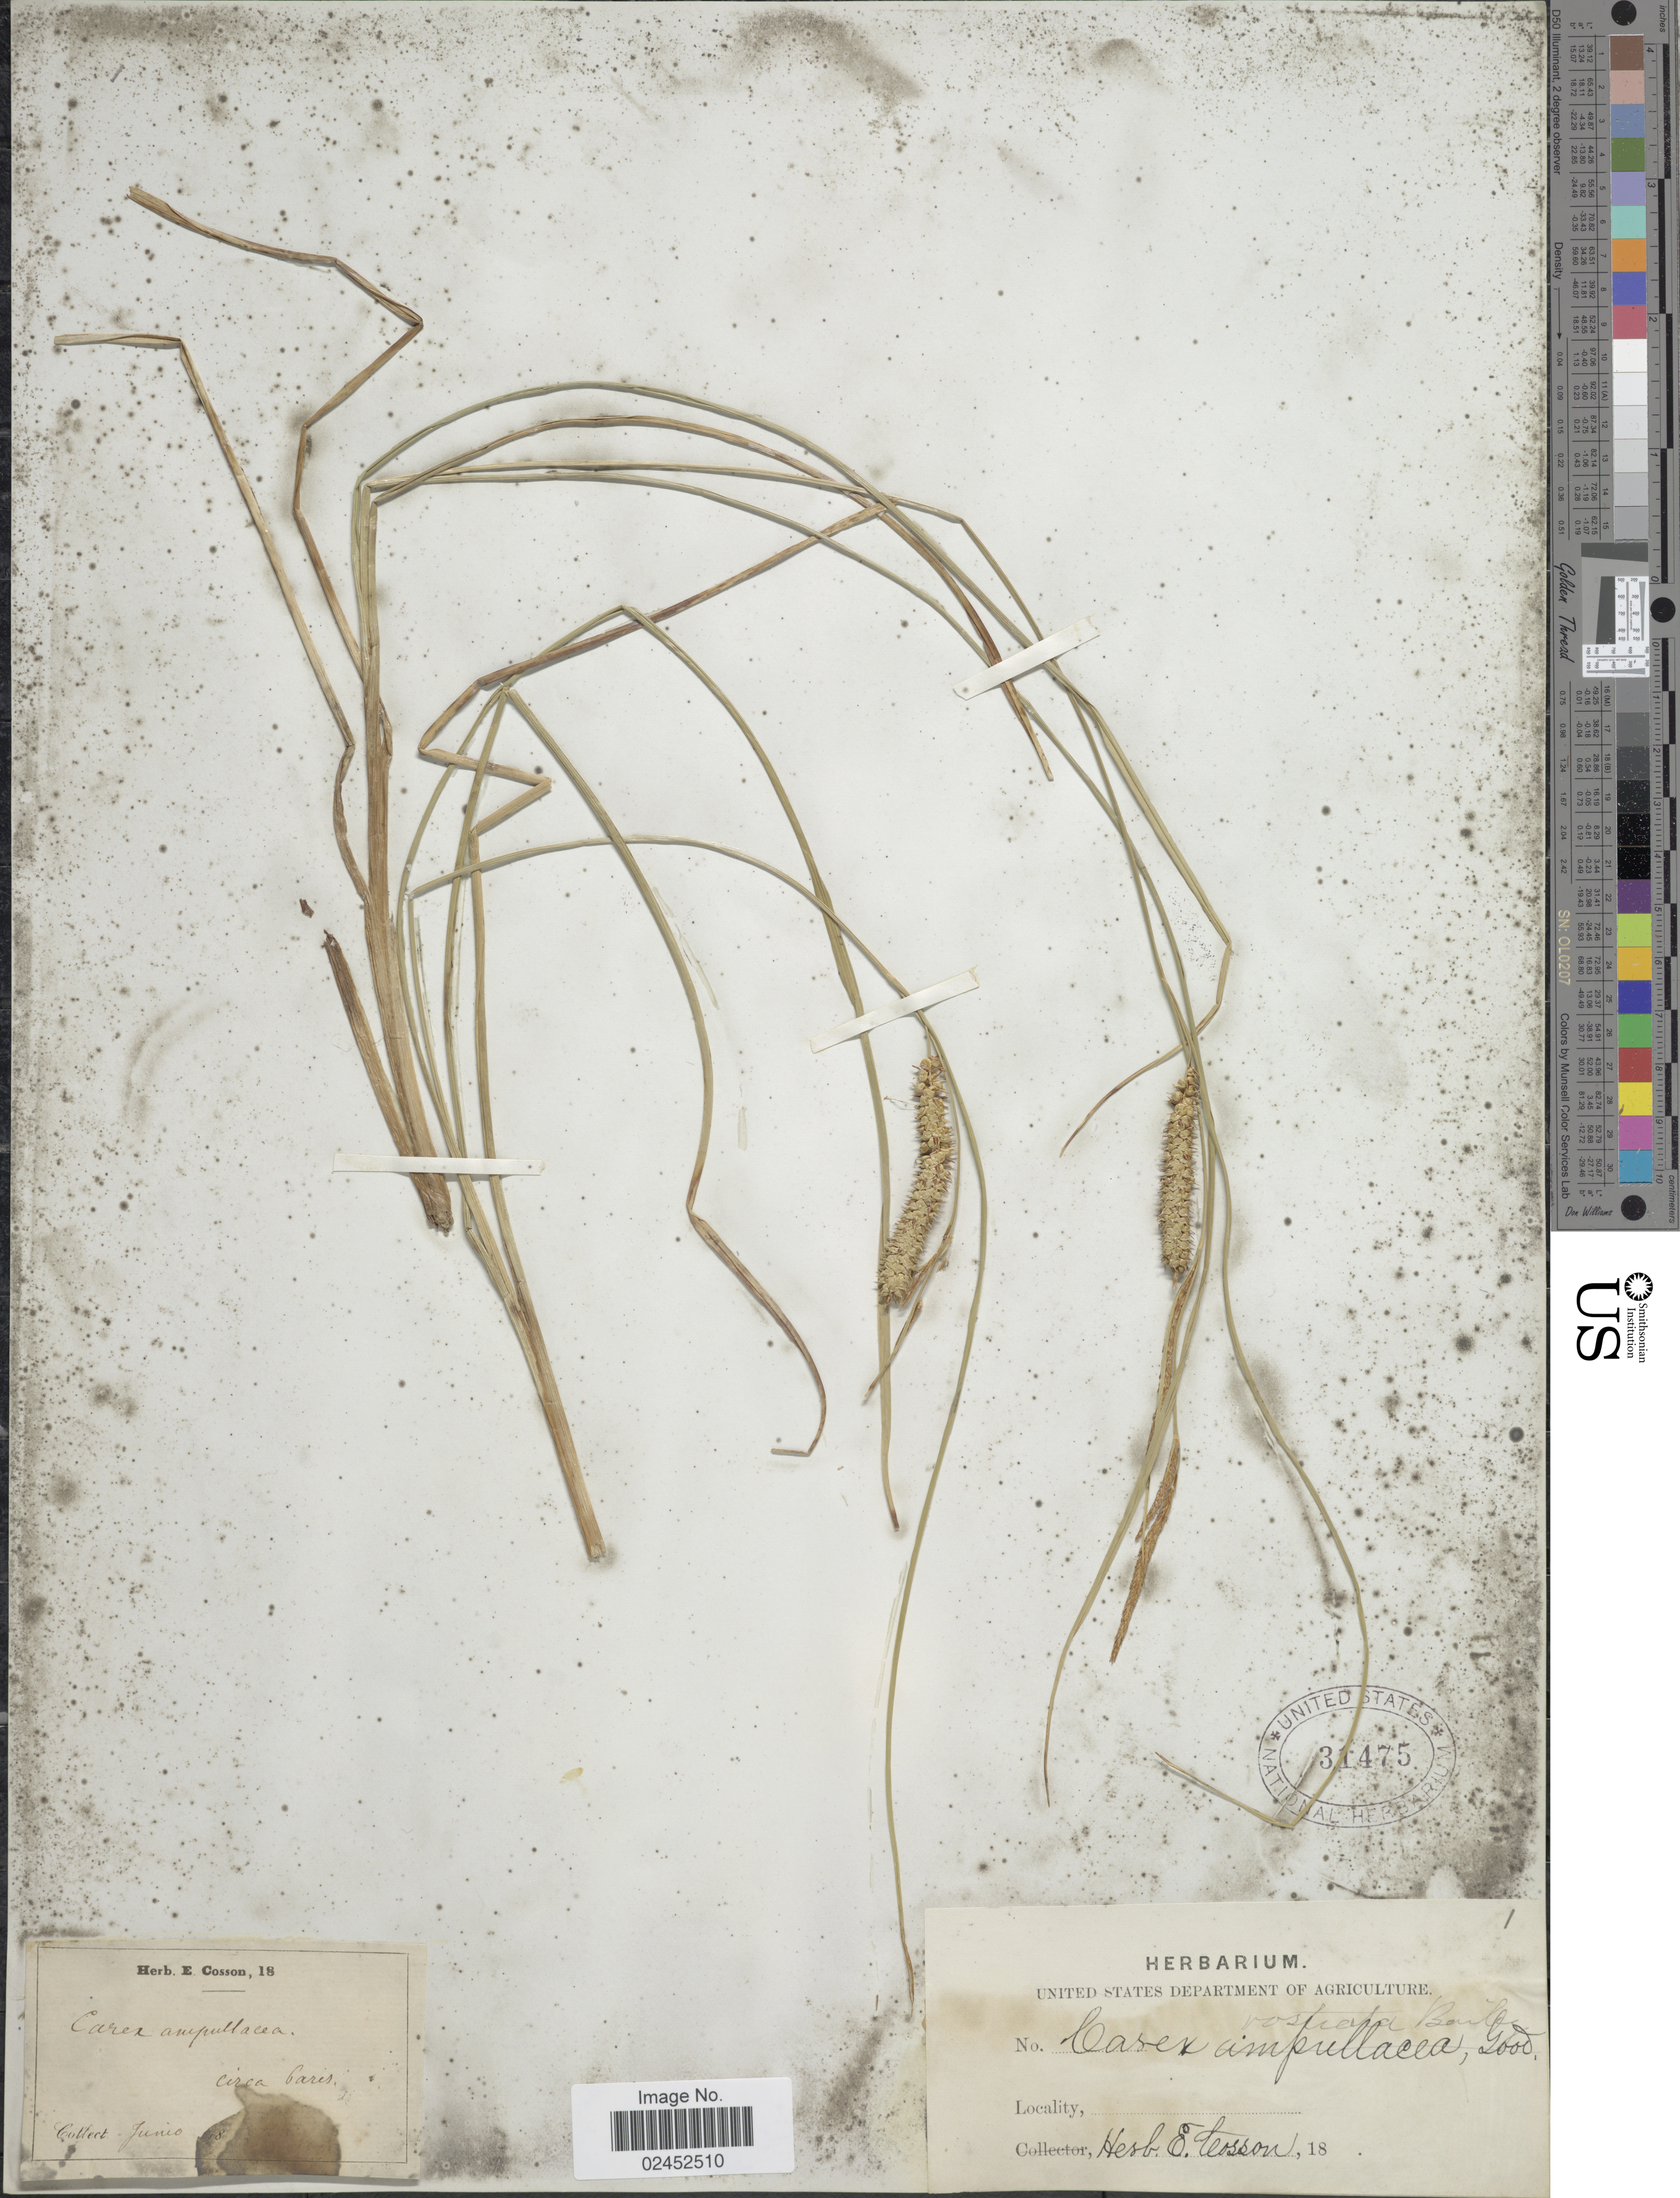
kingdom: Plantae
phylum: Tracheophyta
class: Liliopsida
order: Poales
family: Cyperaceae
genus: Carex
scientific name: Carex rostrata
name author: Stokes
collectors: ex herb. E. Cosson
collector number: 1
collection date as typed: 18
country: France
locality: Circa Paris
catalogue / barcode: US 31475